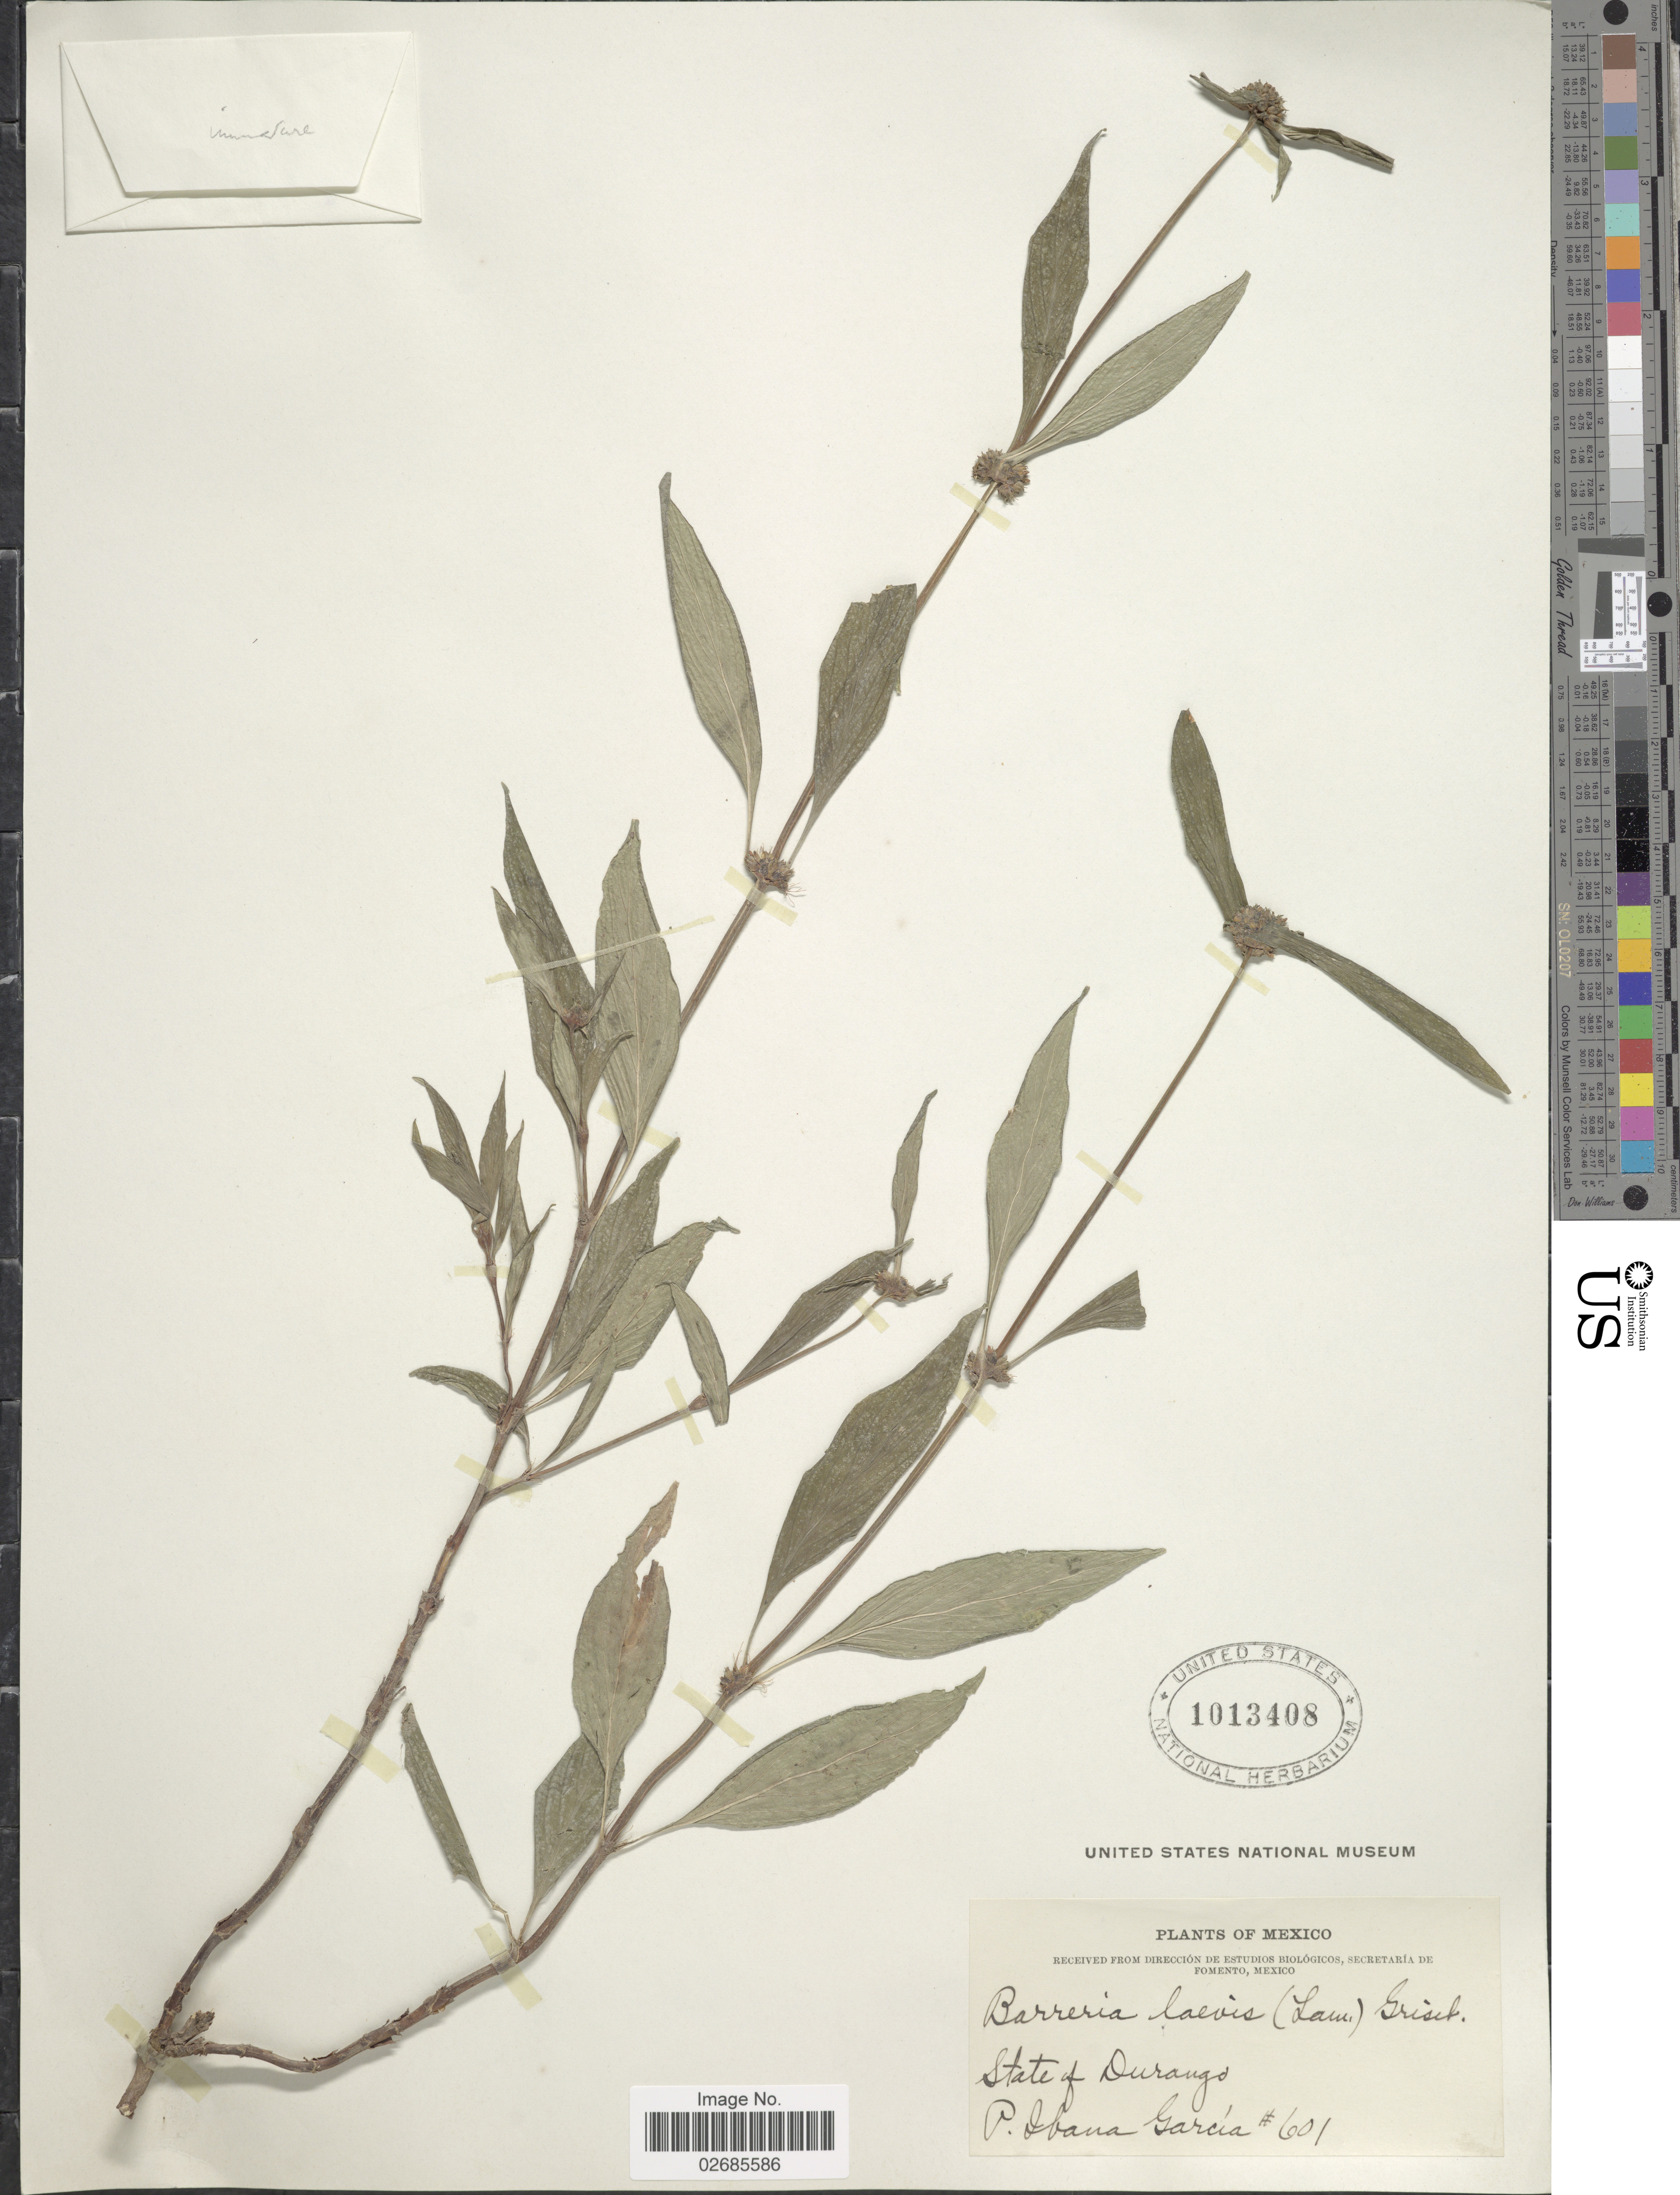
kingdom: Plantae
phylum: Tracheophyta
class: Magnoliopsida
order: Gentianales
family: Rubiaceae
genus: Borreria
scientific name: Borreria assurgens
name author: (Ruiz & Pav.) Griseb.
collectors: P. I. Garcia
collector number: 601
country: Mexico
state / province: Durango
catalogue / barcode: US 1013408